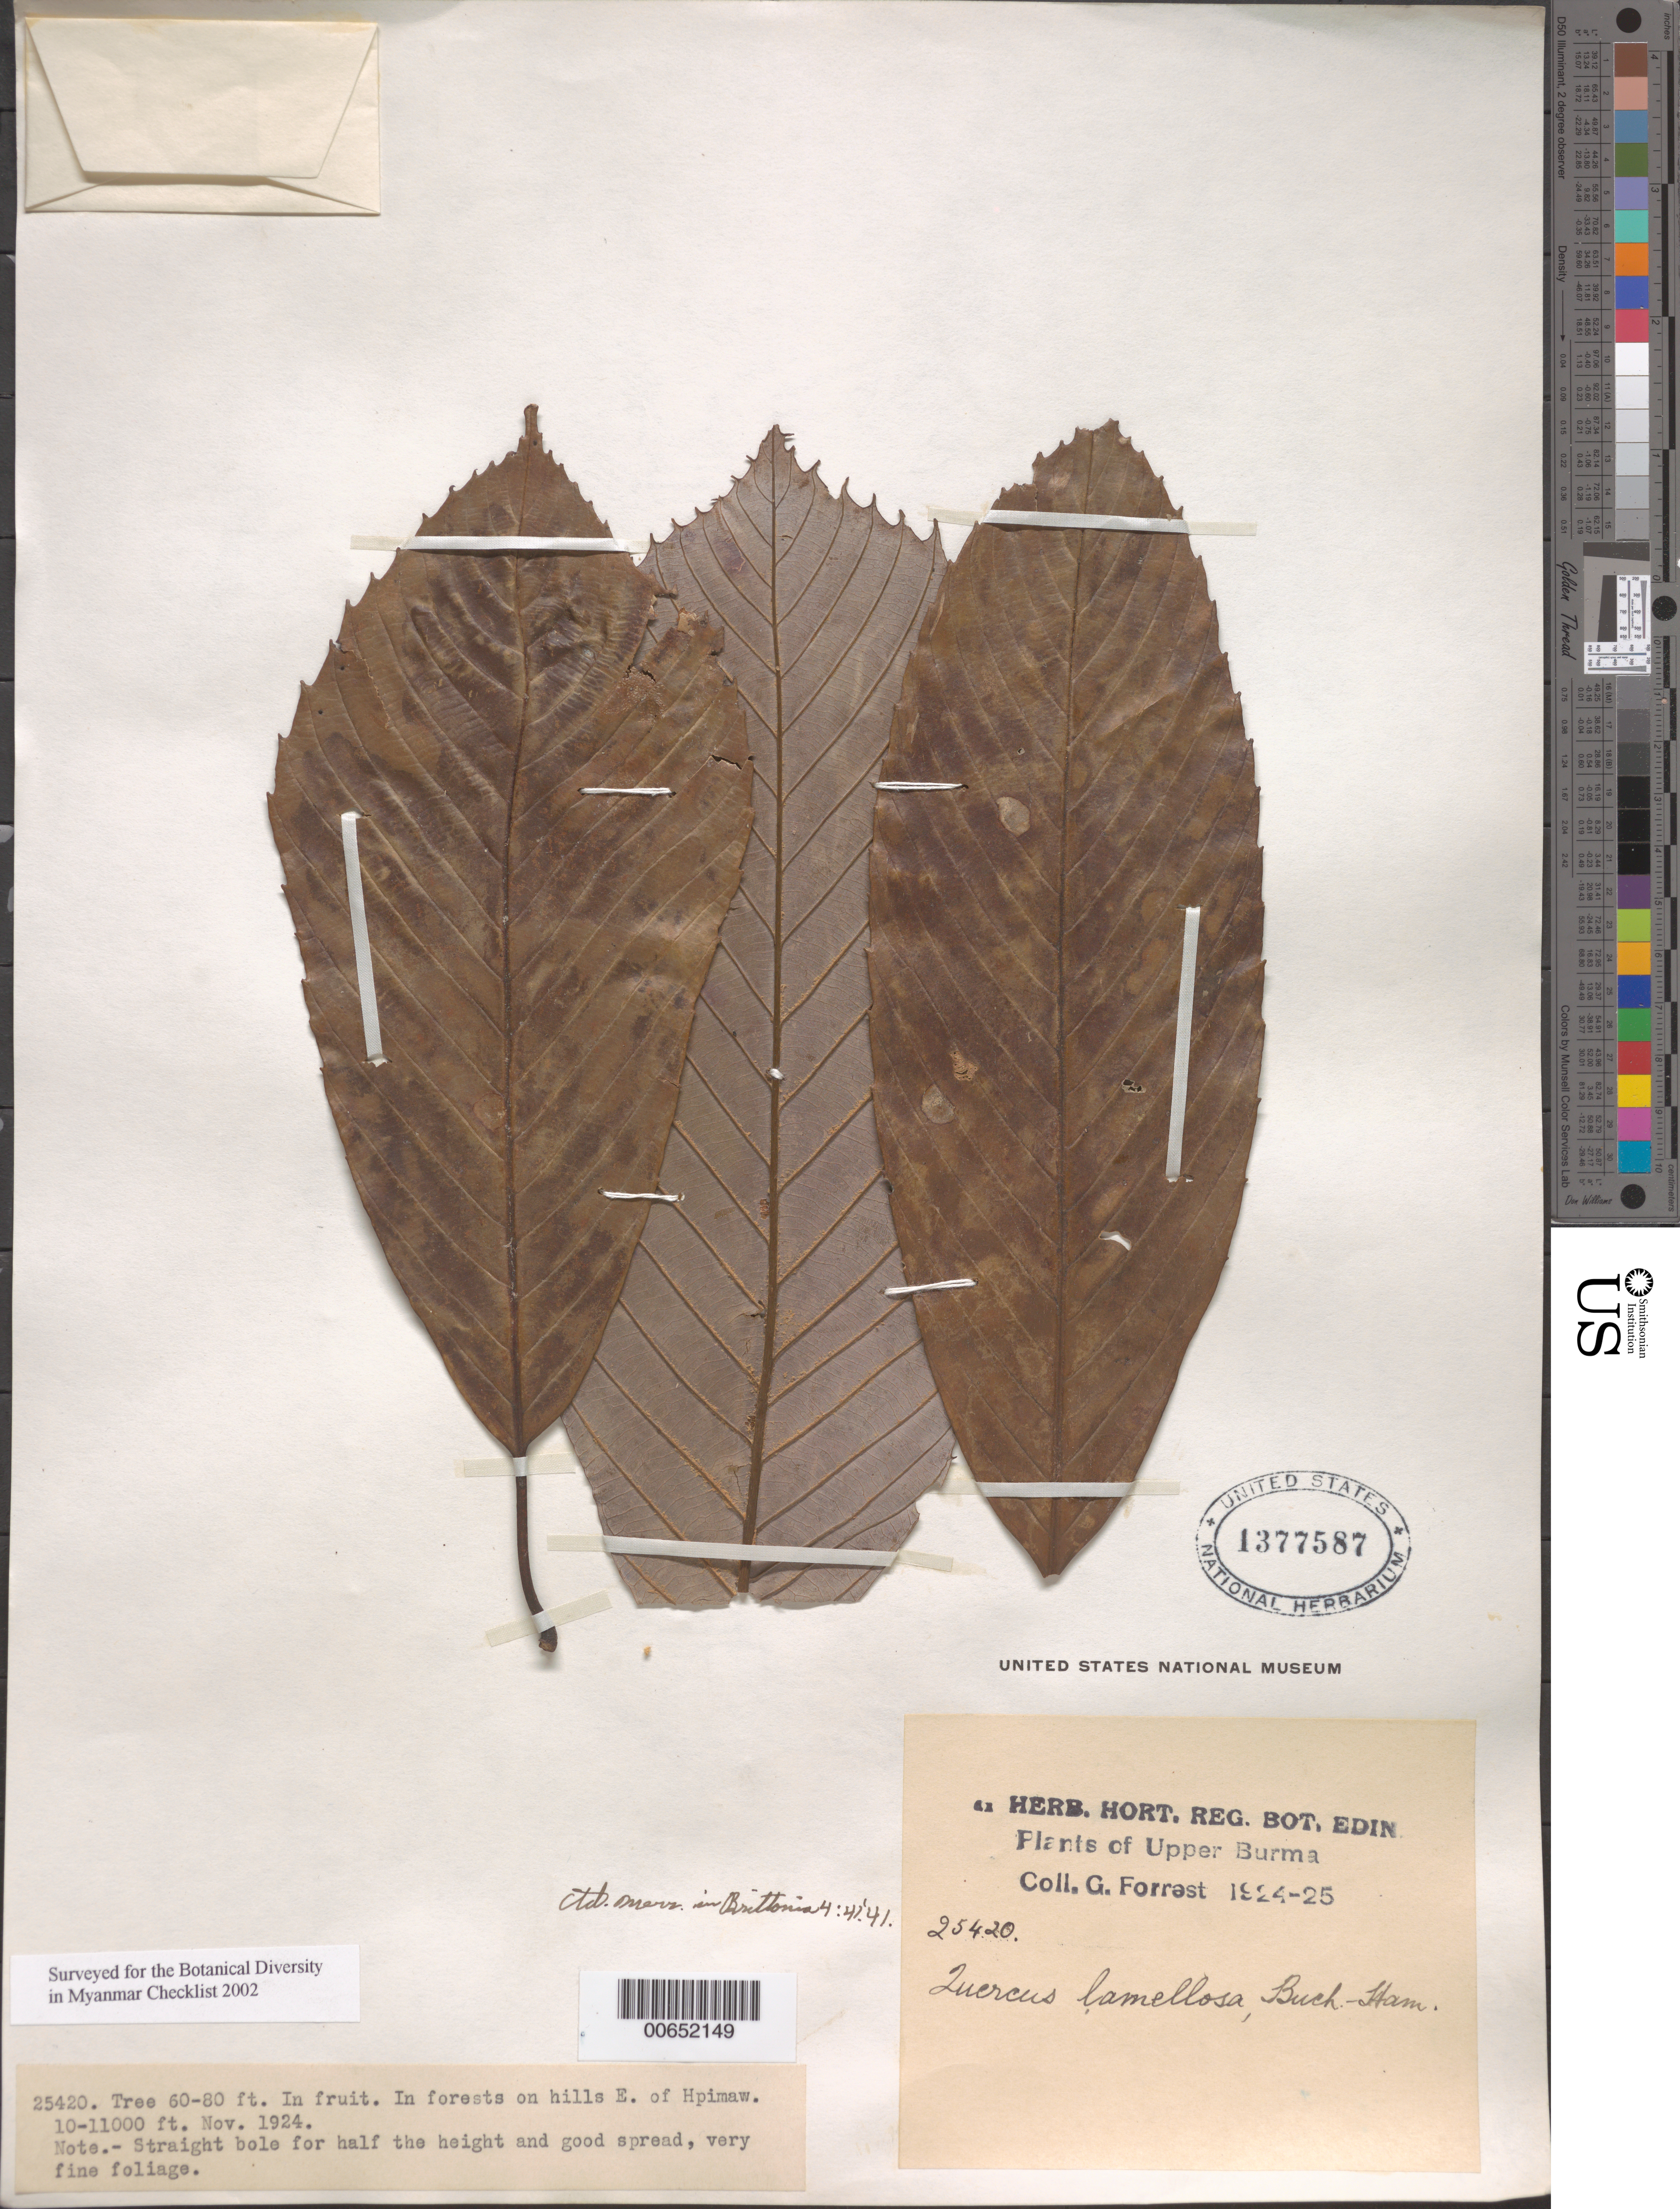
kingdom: Plantae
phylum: Tracheophyta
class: Magnoliopsida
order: Fagales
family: Fagaceae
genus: Quercus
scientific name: Quercus lamellosa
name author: Buch.-Ham.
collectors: G. Forrest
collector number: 25420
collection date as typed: Nov 1924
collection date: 1924-11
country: Myanmar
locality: Hills E of Hpimaw.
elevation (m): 3048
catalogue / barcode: US 1377587